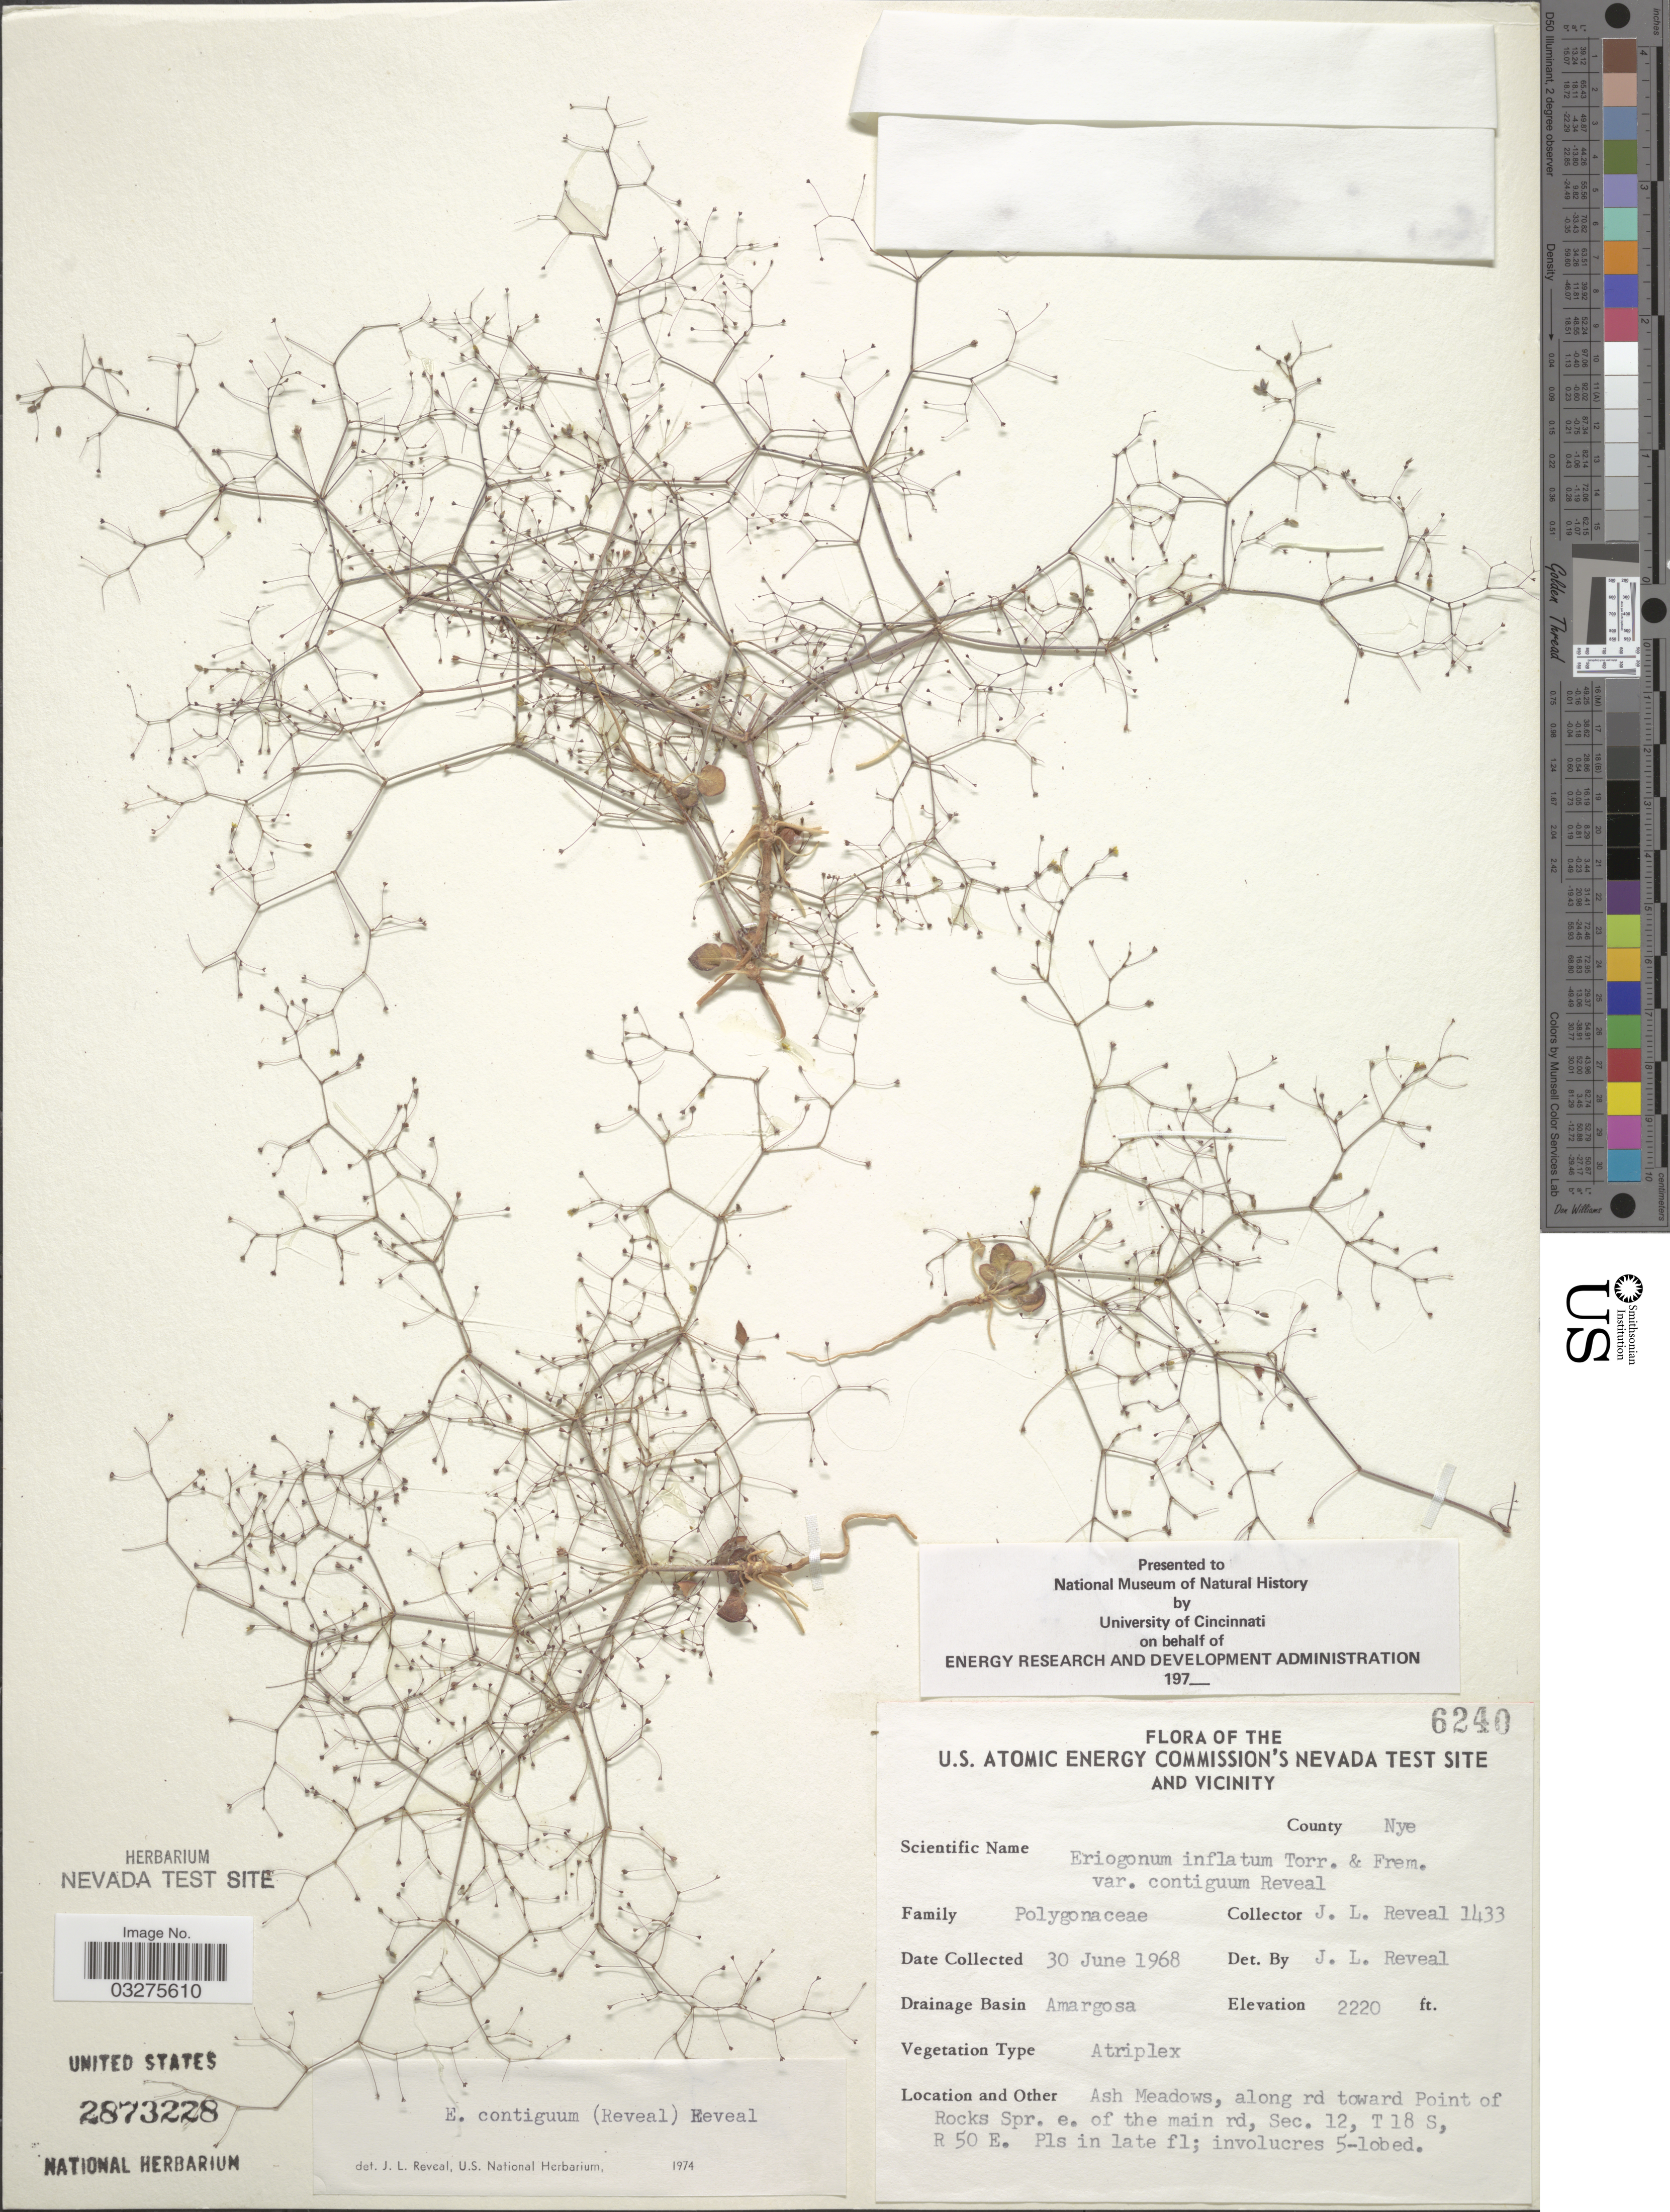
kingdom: Plantae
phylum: Tracheophyta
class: Magnoliopsida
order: Caryophyllales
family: Polygonaceae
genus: Eriogonum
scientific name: Eriogonum contiguum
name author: (Reveal) Reveal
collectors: J. L. Reveal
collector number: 1433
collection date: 1968-06-30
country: United States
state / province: Nevada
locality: U.S. Atomic Energy Commission's Nevada Test Site and vicinity. County Nye. Drainage Basin Amargosa. Ash Meadows, along rd toward Point of Rocks Spr. e. of the main rd, Sec. 12, T 18 S, R 50 E.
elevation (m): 677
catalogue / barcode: US 2873228